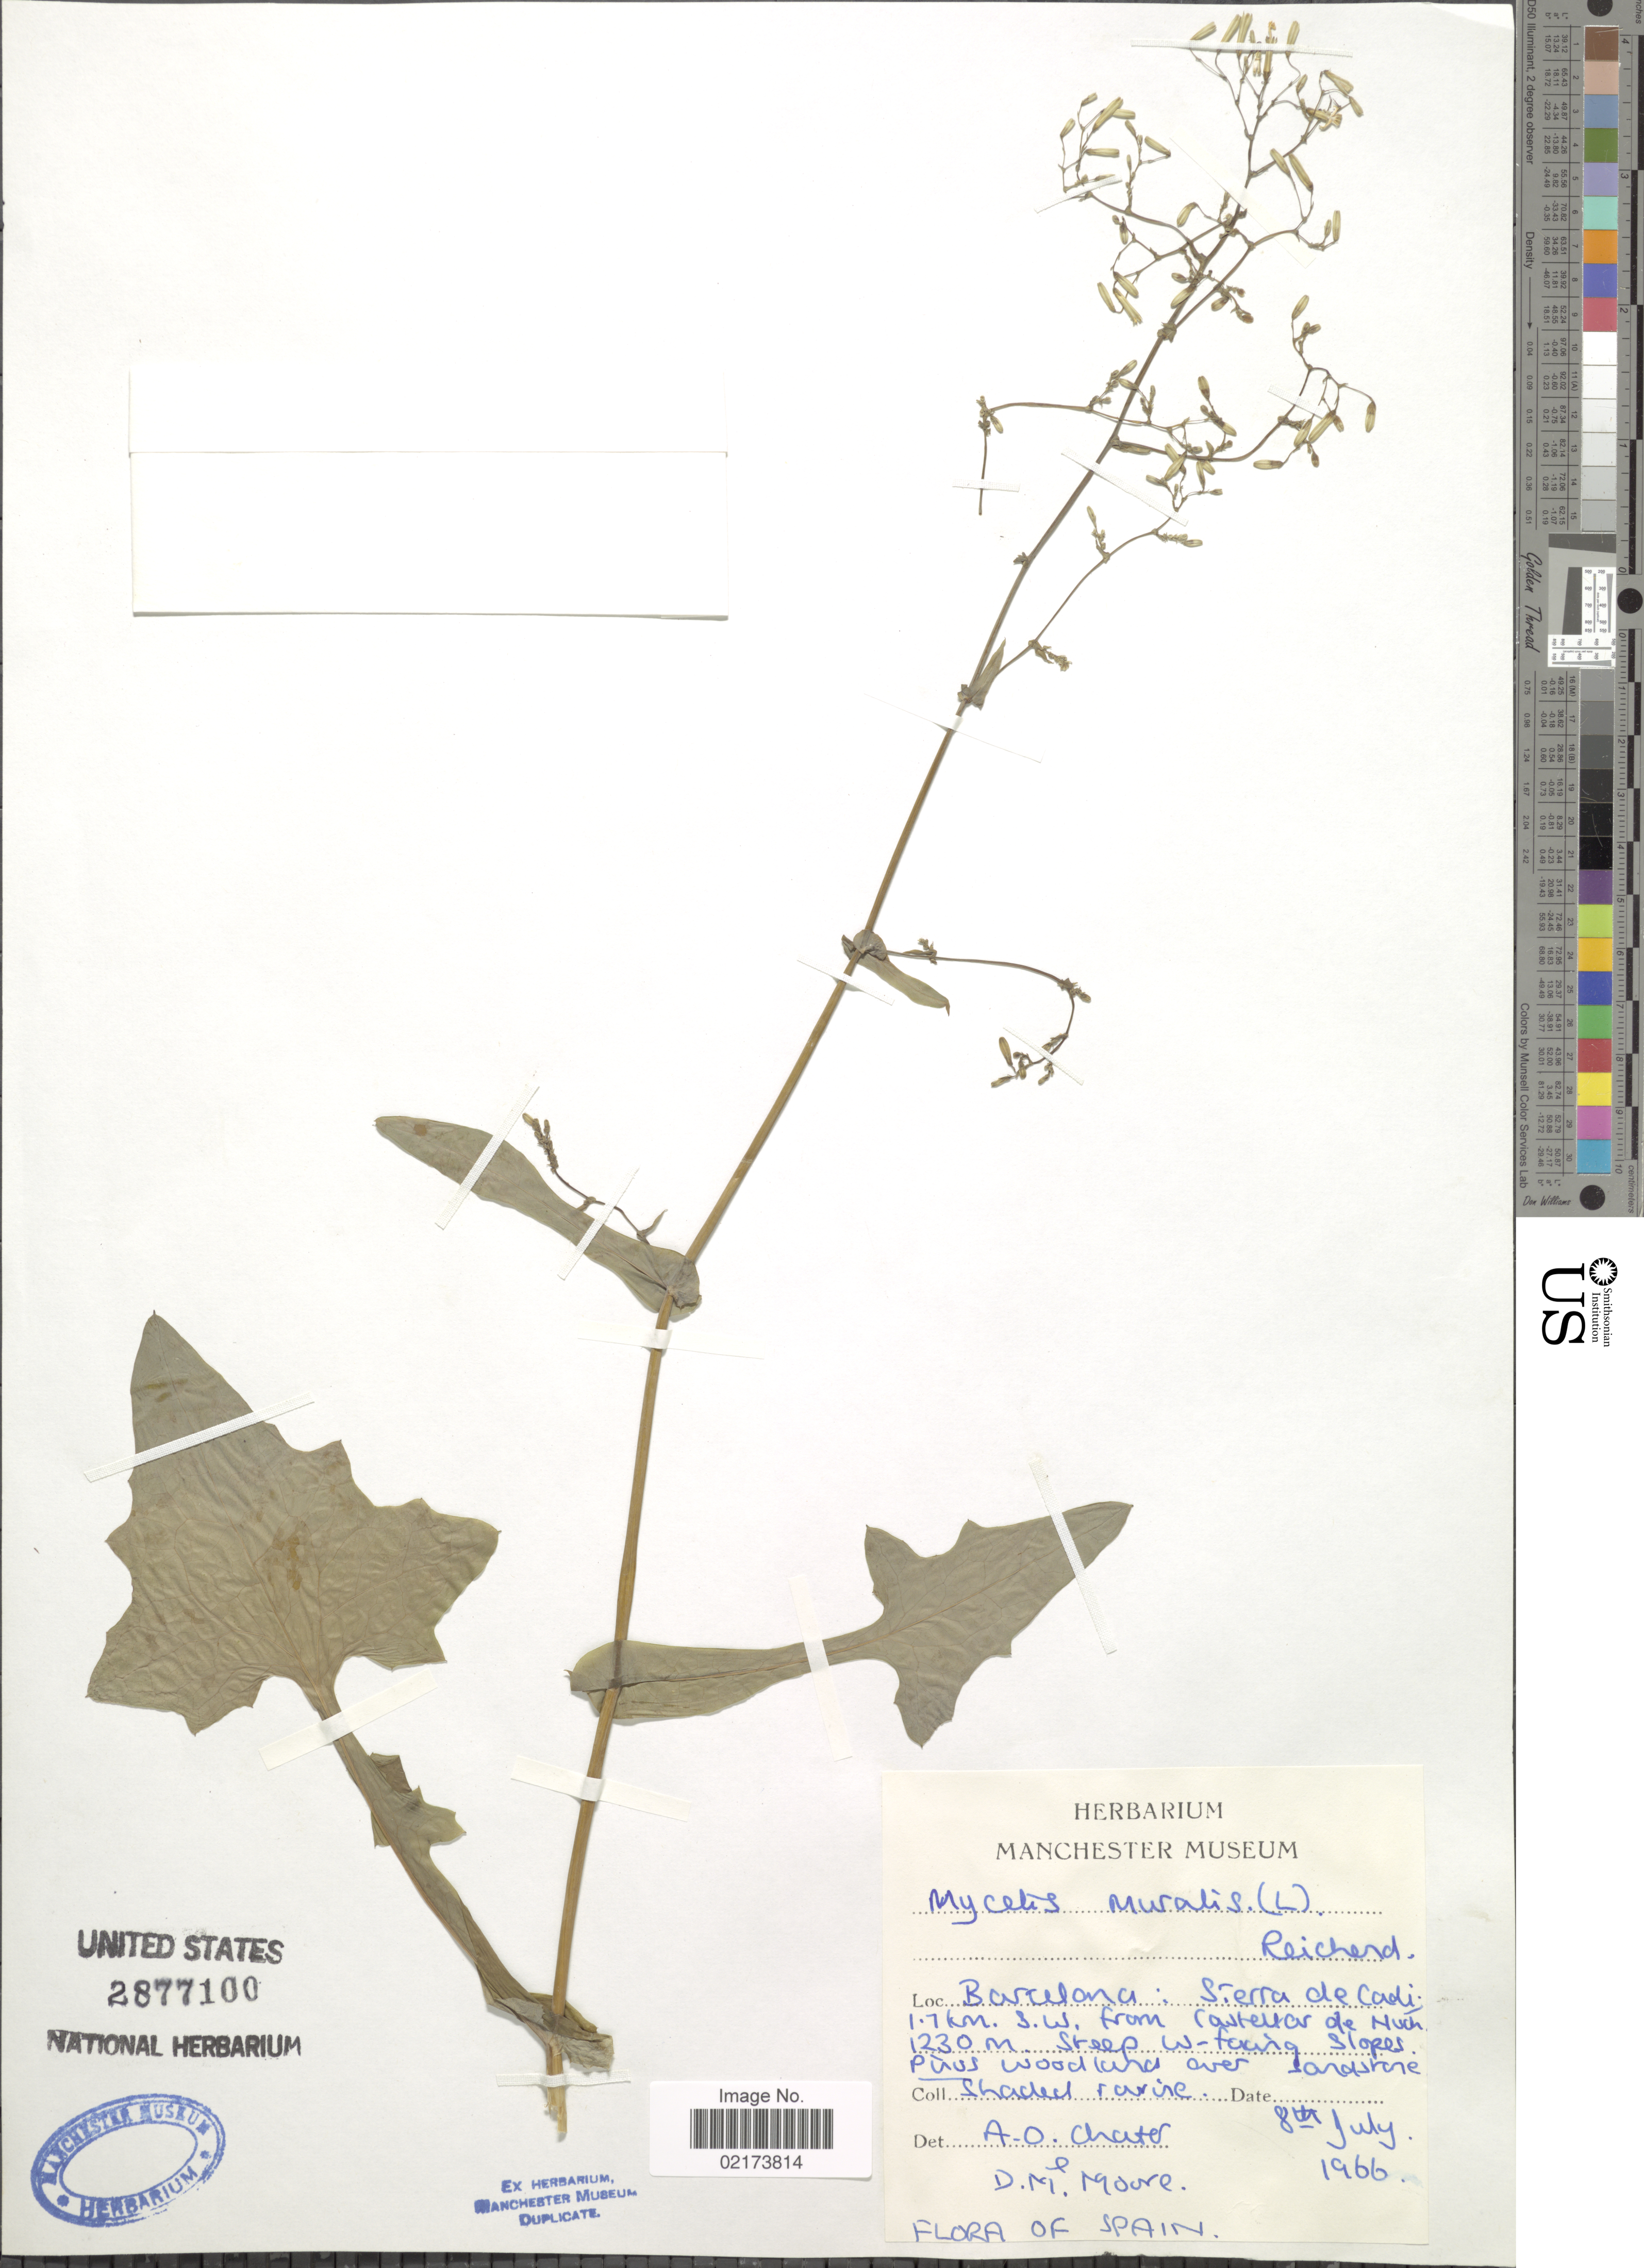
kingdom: Plantae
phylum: Tracheophyta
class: Magnoliopsida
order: Asterales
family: Asteraceae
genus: Lactuca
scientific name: Lactuca muralis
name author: (L.) Gaertn.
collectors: A. O. Chater & D. Moore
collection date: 1966-07-08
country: Spain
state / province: Catalunya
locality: Barcelona, Sierra de Cadi, 1.7 km S. W. fromCastellar de n'Hug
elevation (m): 1230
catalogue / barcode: US 2877100